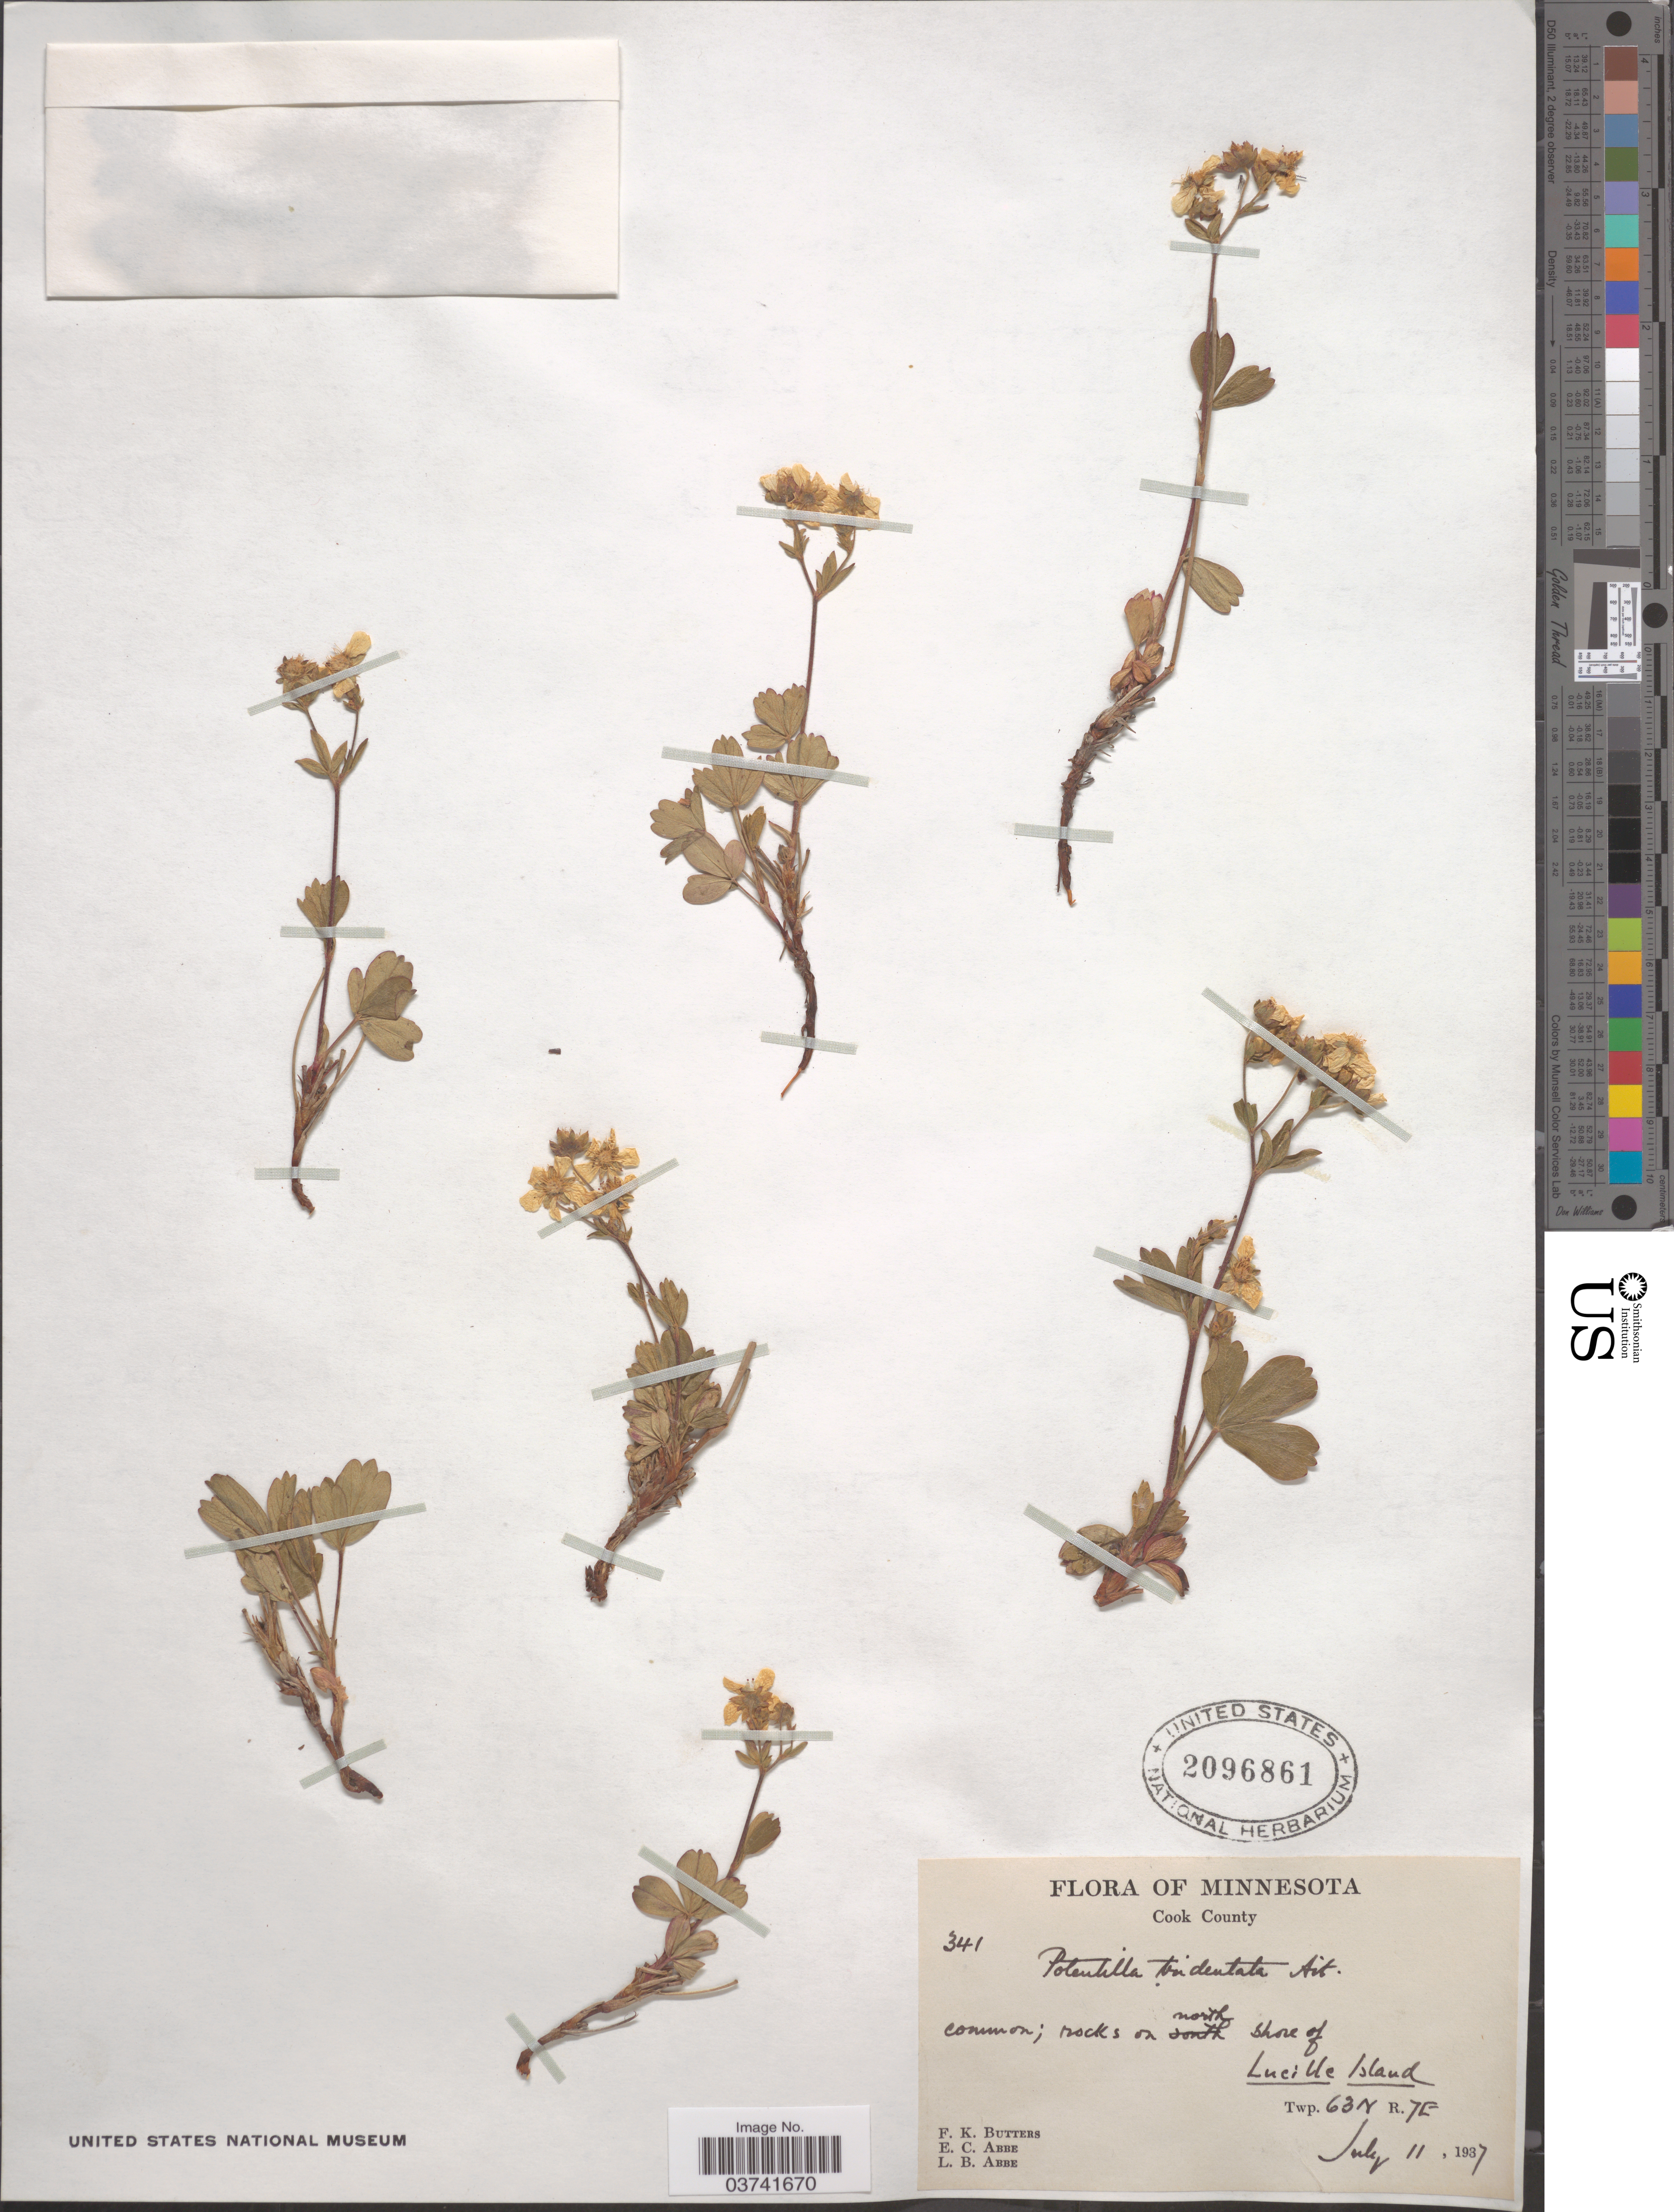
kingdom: Plantae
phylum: Tracheophyta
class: Magnoliopsida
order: Rosales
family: Rosaceae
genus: Potentilla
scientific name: Potentilla tridentata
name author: Aiton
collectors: F. K. Butters, E. C. Abbe & L. B. Abbe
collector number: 341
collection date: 1937-07-11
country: United States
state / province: Minnesota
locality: Cook County. Rocks on north shore of Lucille Island. Twp. 63 N R. 7 E.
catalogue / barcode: US 2096861